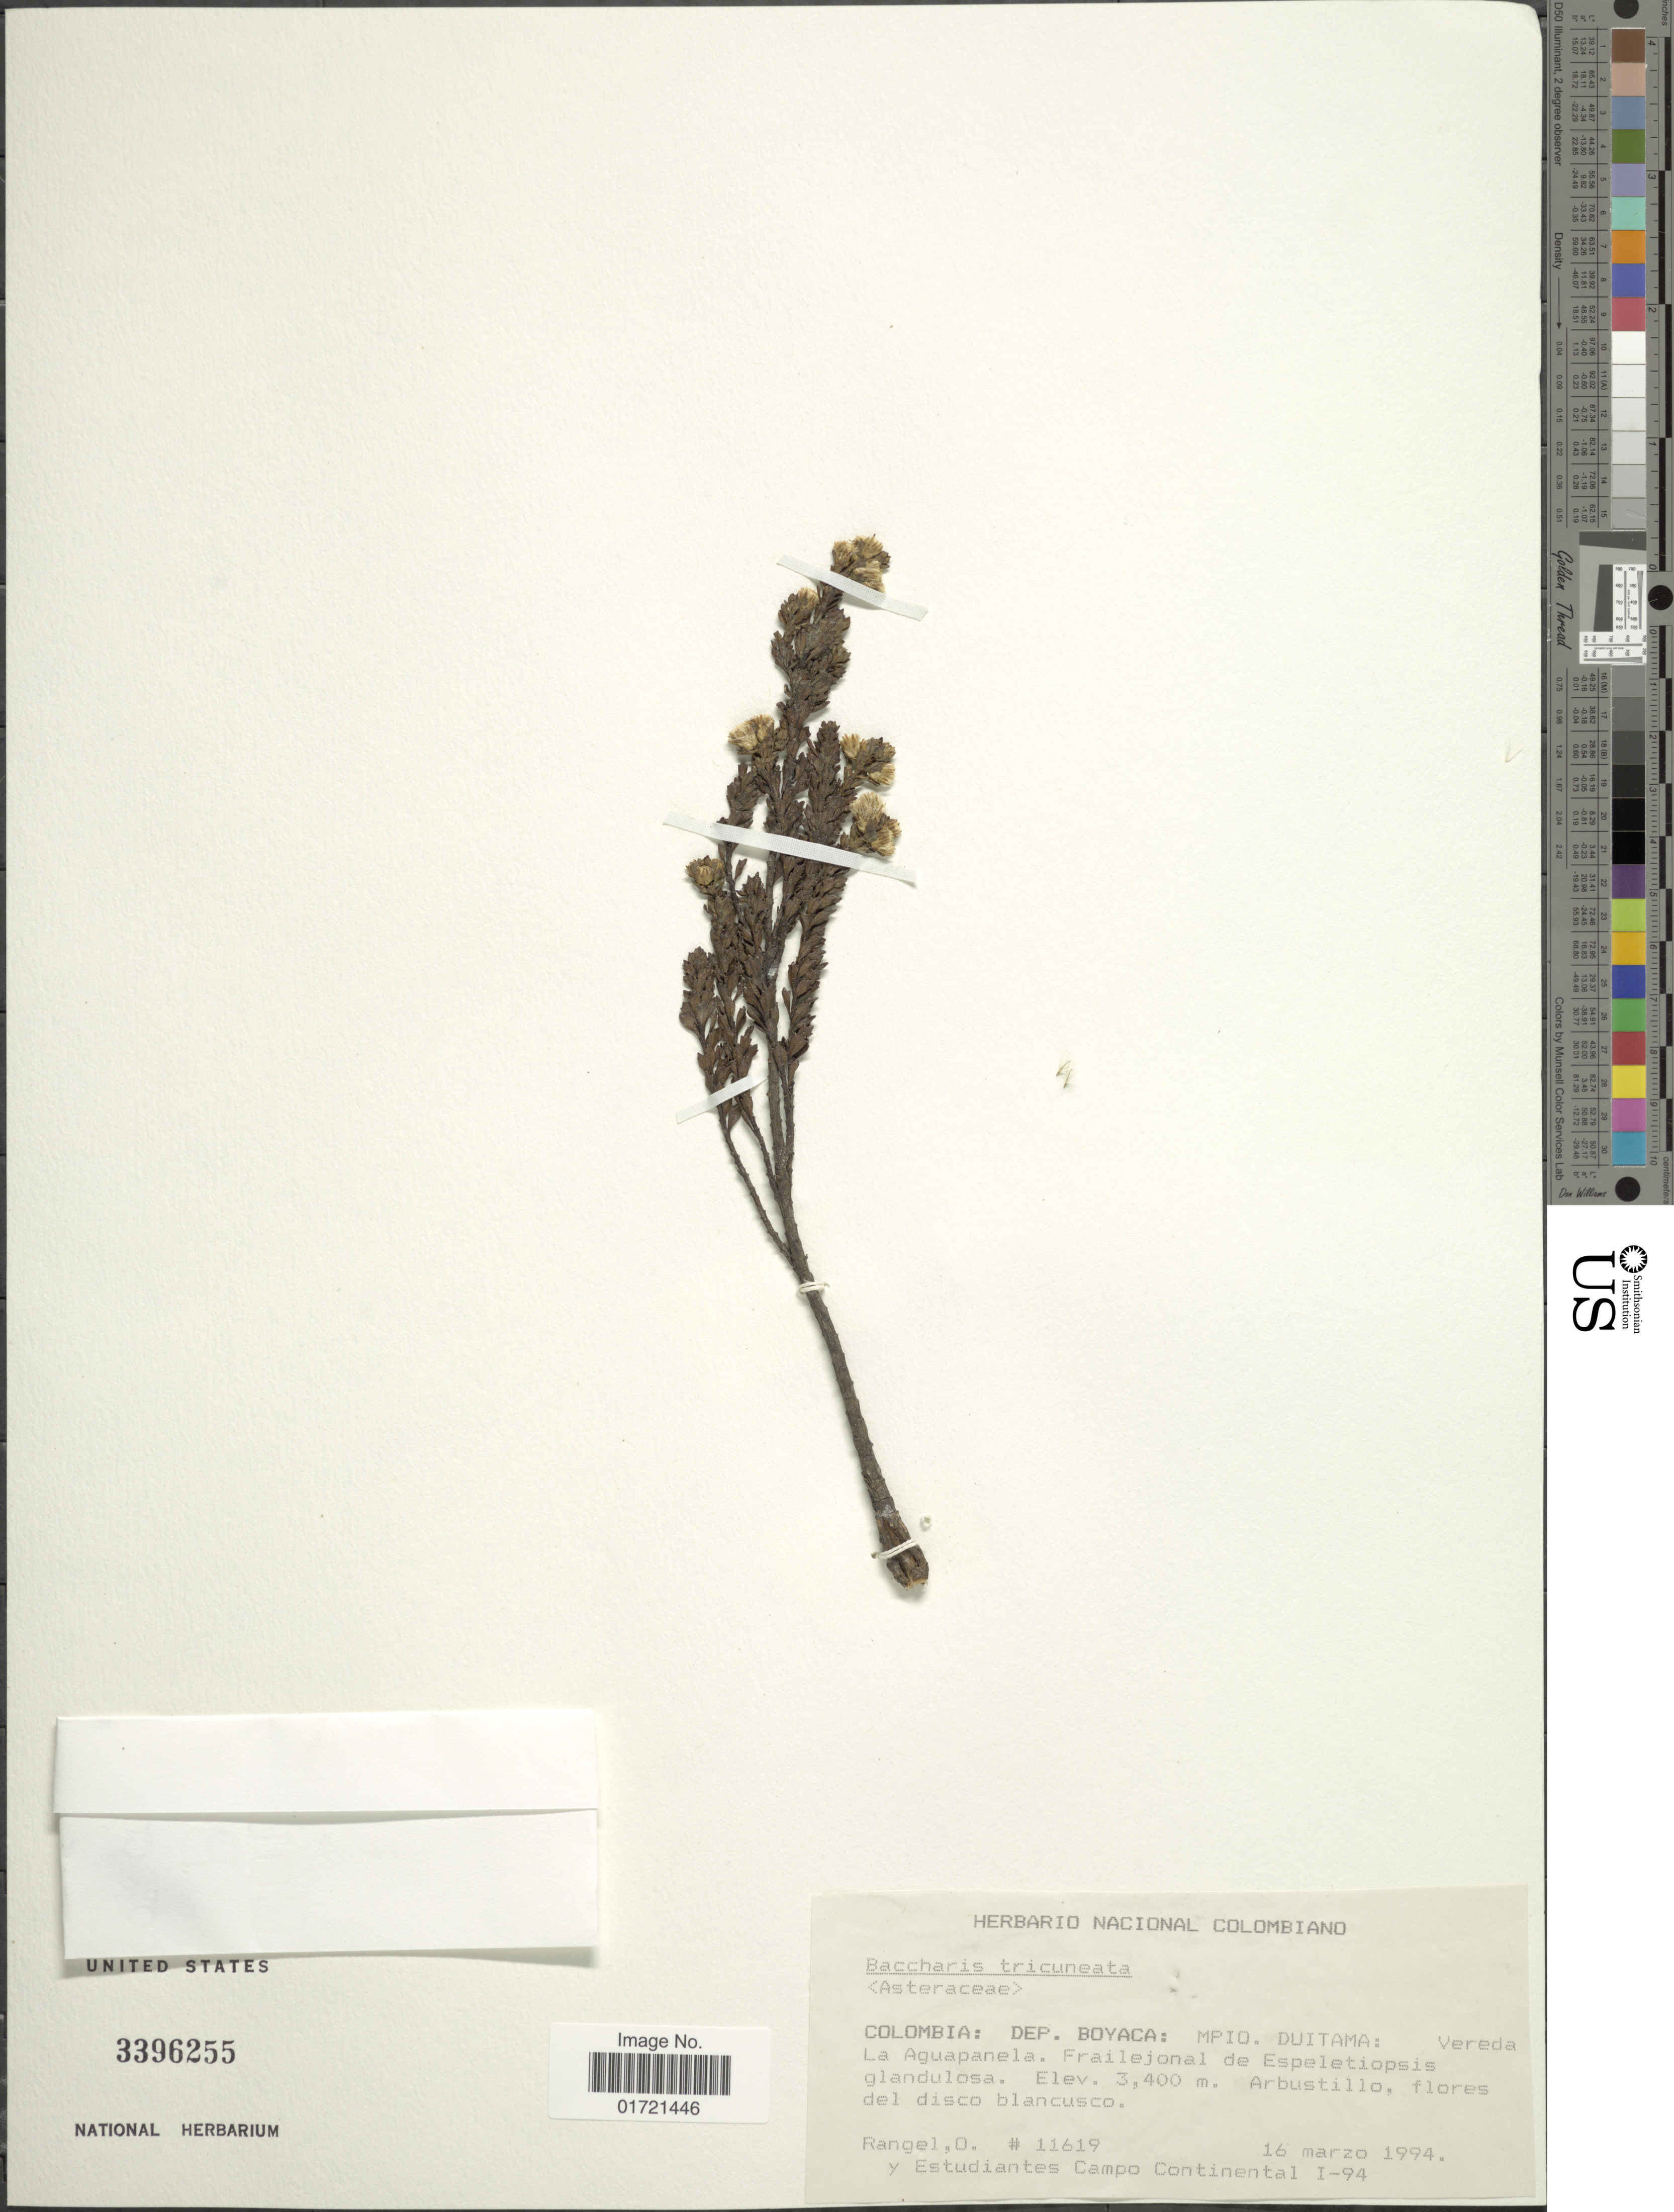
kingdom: Plantae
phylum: Tracheophyta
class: Magnoliopsida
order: Asterales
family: Asteraceae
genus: Baccharis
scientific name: Baccharis tricuneata f. procumbens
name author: Cuatrec.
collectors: O. Rangel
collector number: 11619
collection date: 1994-03-16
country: Colombia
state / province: Boyacá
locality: Mpio. Duitama: Vereda La Aguapanela. Frailejonal de Espeletiopsis glandulosa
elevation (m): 3400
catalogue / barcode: US 3396255